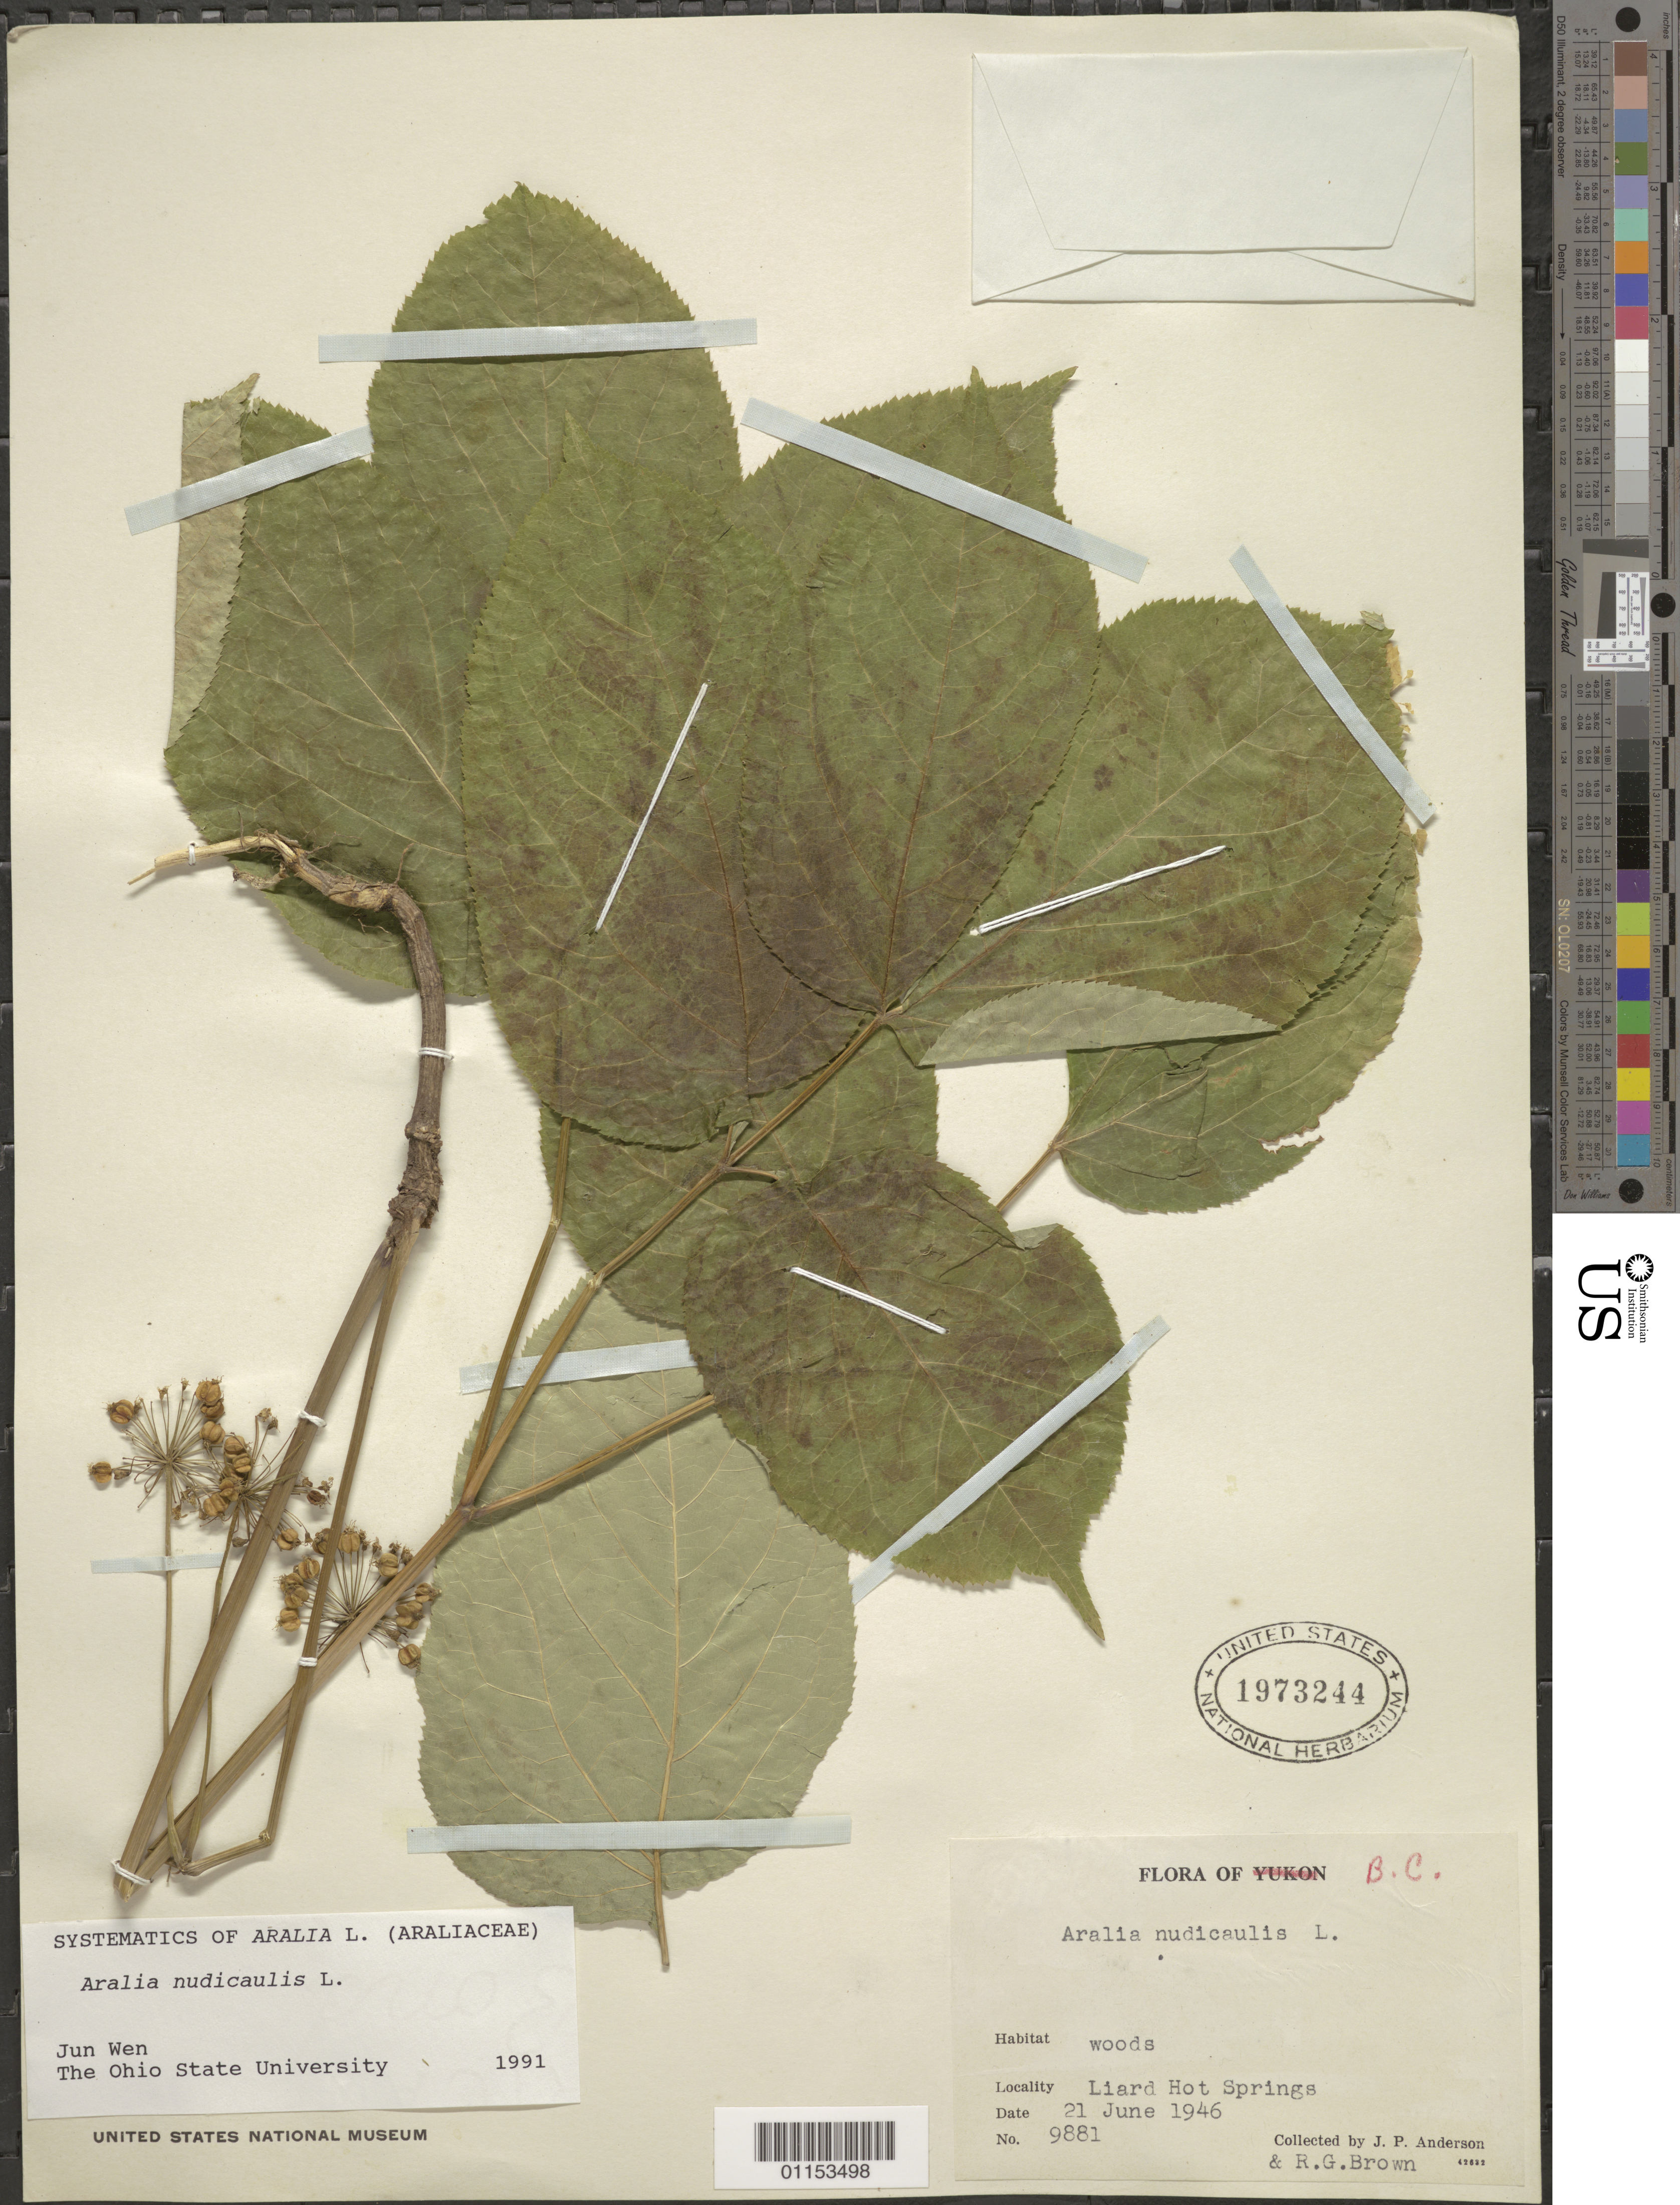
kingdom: Plantae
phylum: Tracheophyta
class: Magnoliopsida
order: Apiales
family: Araliaceae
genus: Aralia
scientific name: Aralia nudicaulis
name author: L.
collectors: J. P. Anderson & R. G. Brown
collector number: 9881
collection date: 1946-06-21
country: Canada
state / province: British Columbia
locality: Liard Hot Springs.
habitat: Woods.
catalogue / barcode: US 1973244